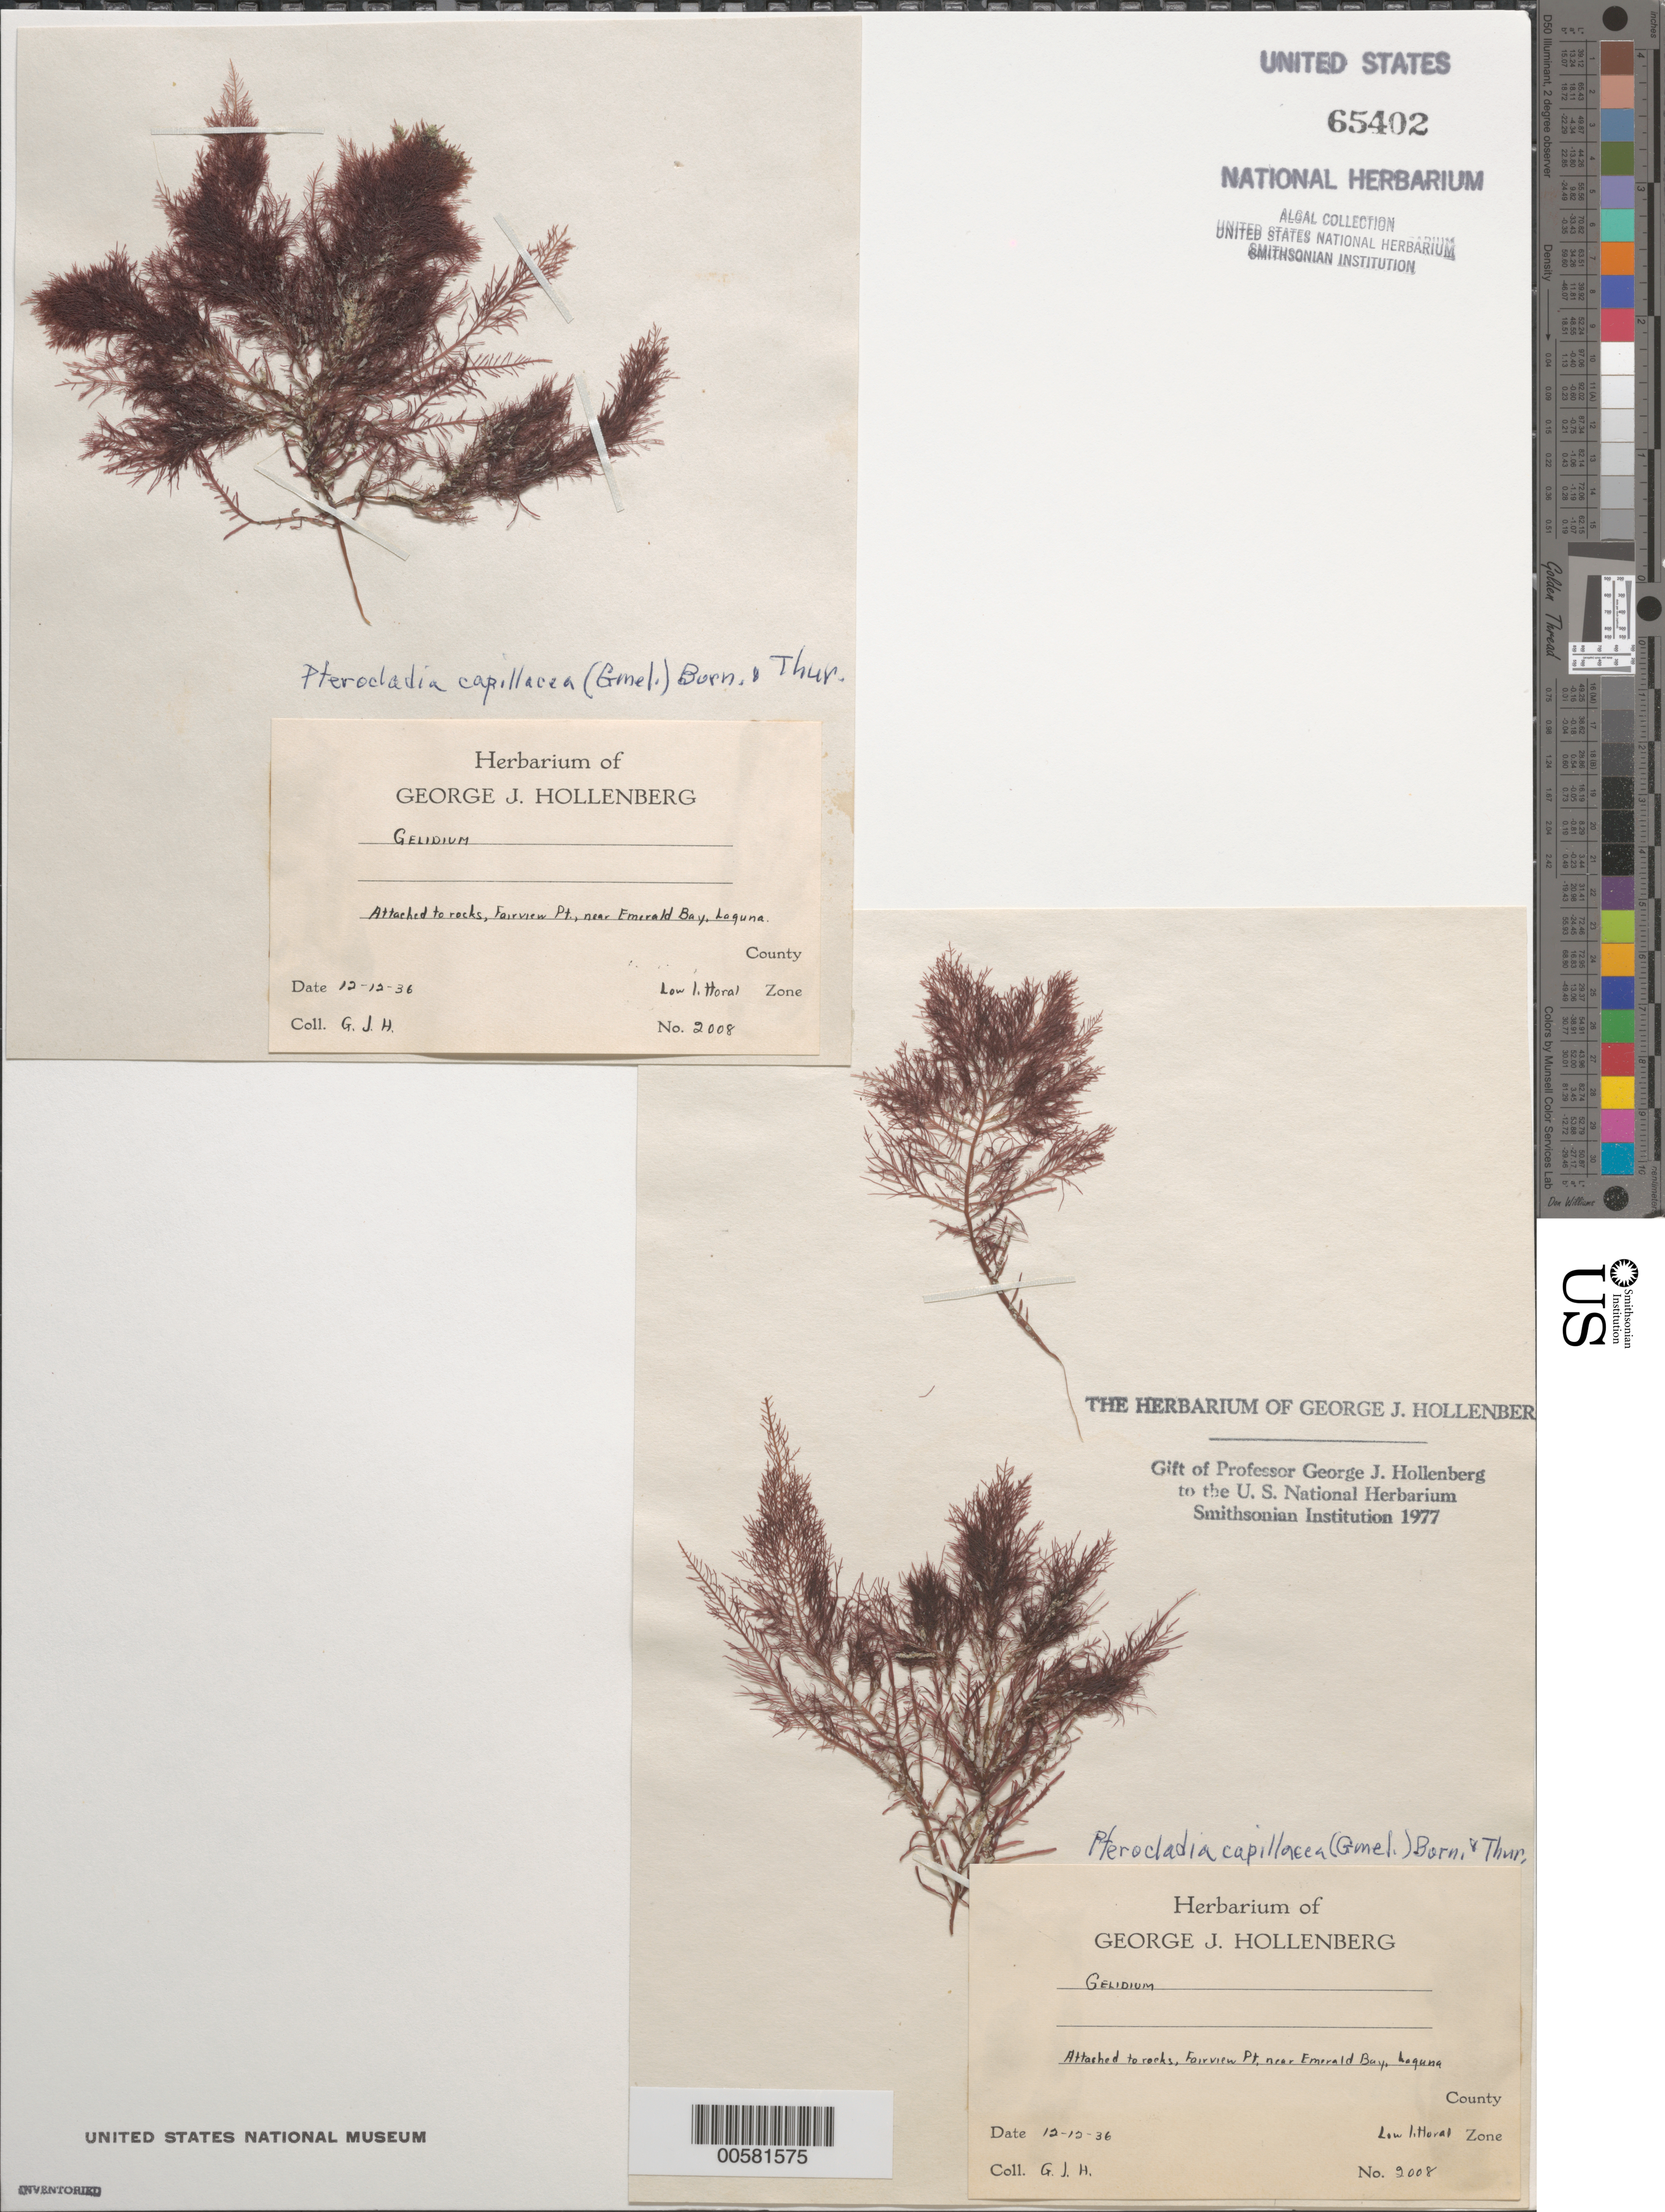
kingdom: Plantae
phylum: Rhodophyta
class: Florideophyceae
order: Gelidiales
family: Pterocladiaceae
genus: Pterocladiella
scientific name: Pterocladiella capillacea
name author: (S.G. Gmel.) Santelices & Hommers.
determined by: Algae name updating Project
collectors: G. Hollenberg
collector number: GJH 2008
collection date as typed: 12 Dec 1936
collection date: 1936-12-12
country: United States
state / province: California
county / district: Orange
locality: Fairview Point, near Emerald Bay, Laguna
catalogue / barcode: US 65402